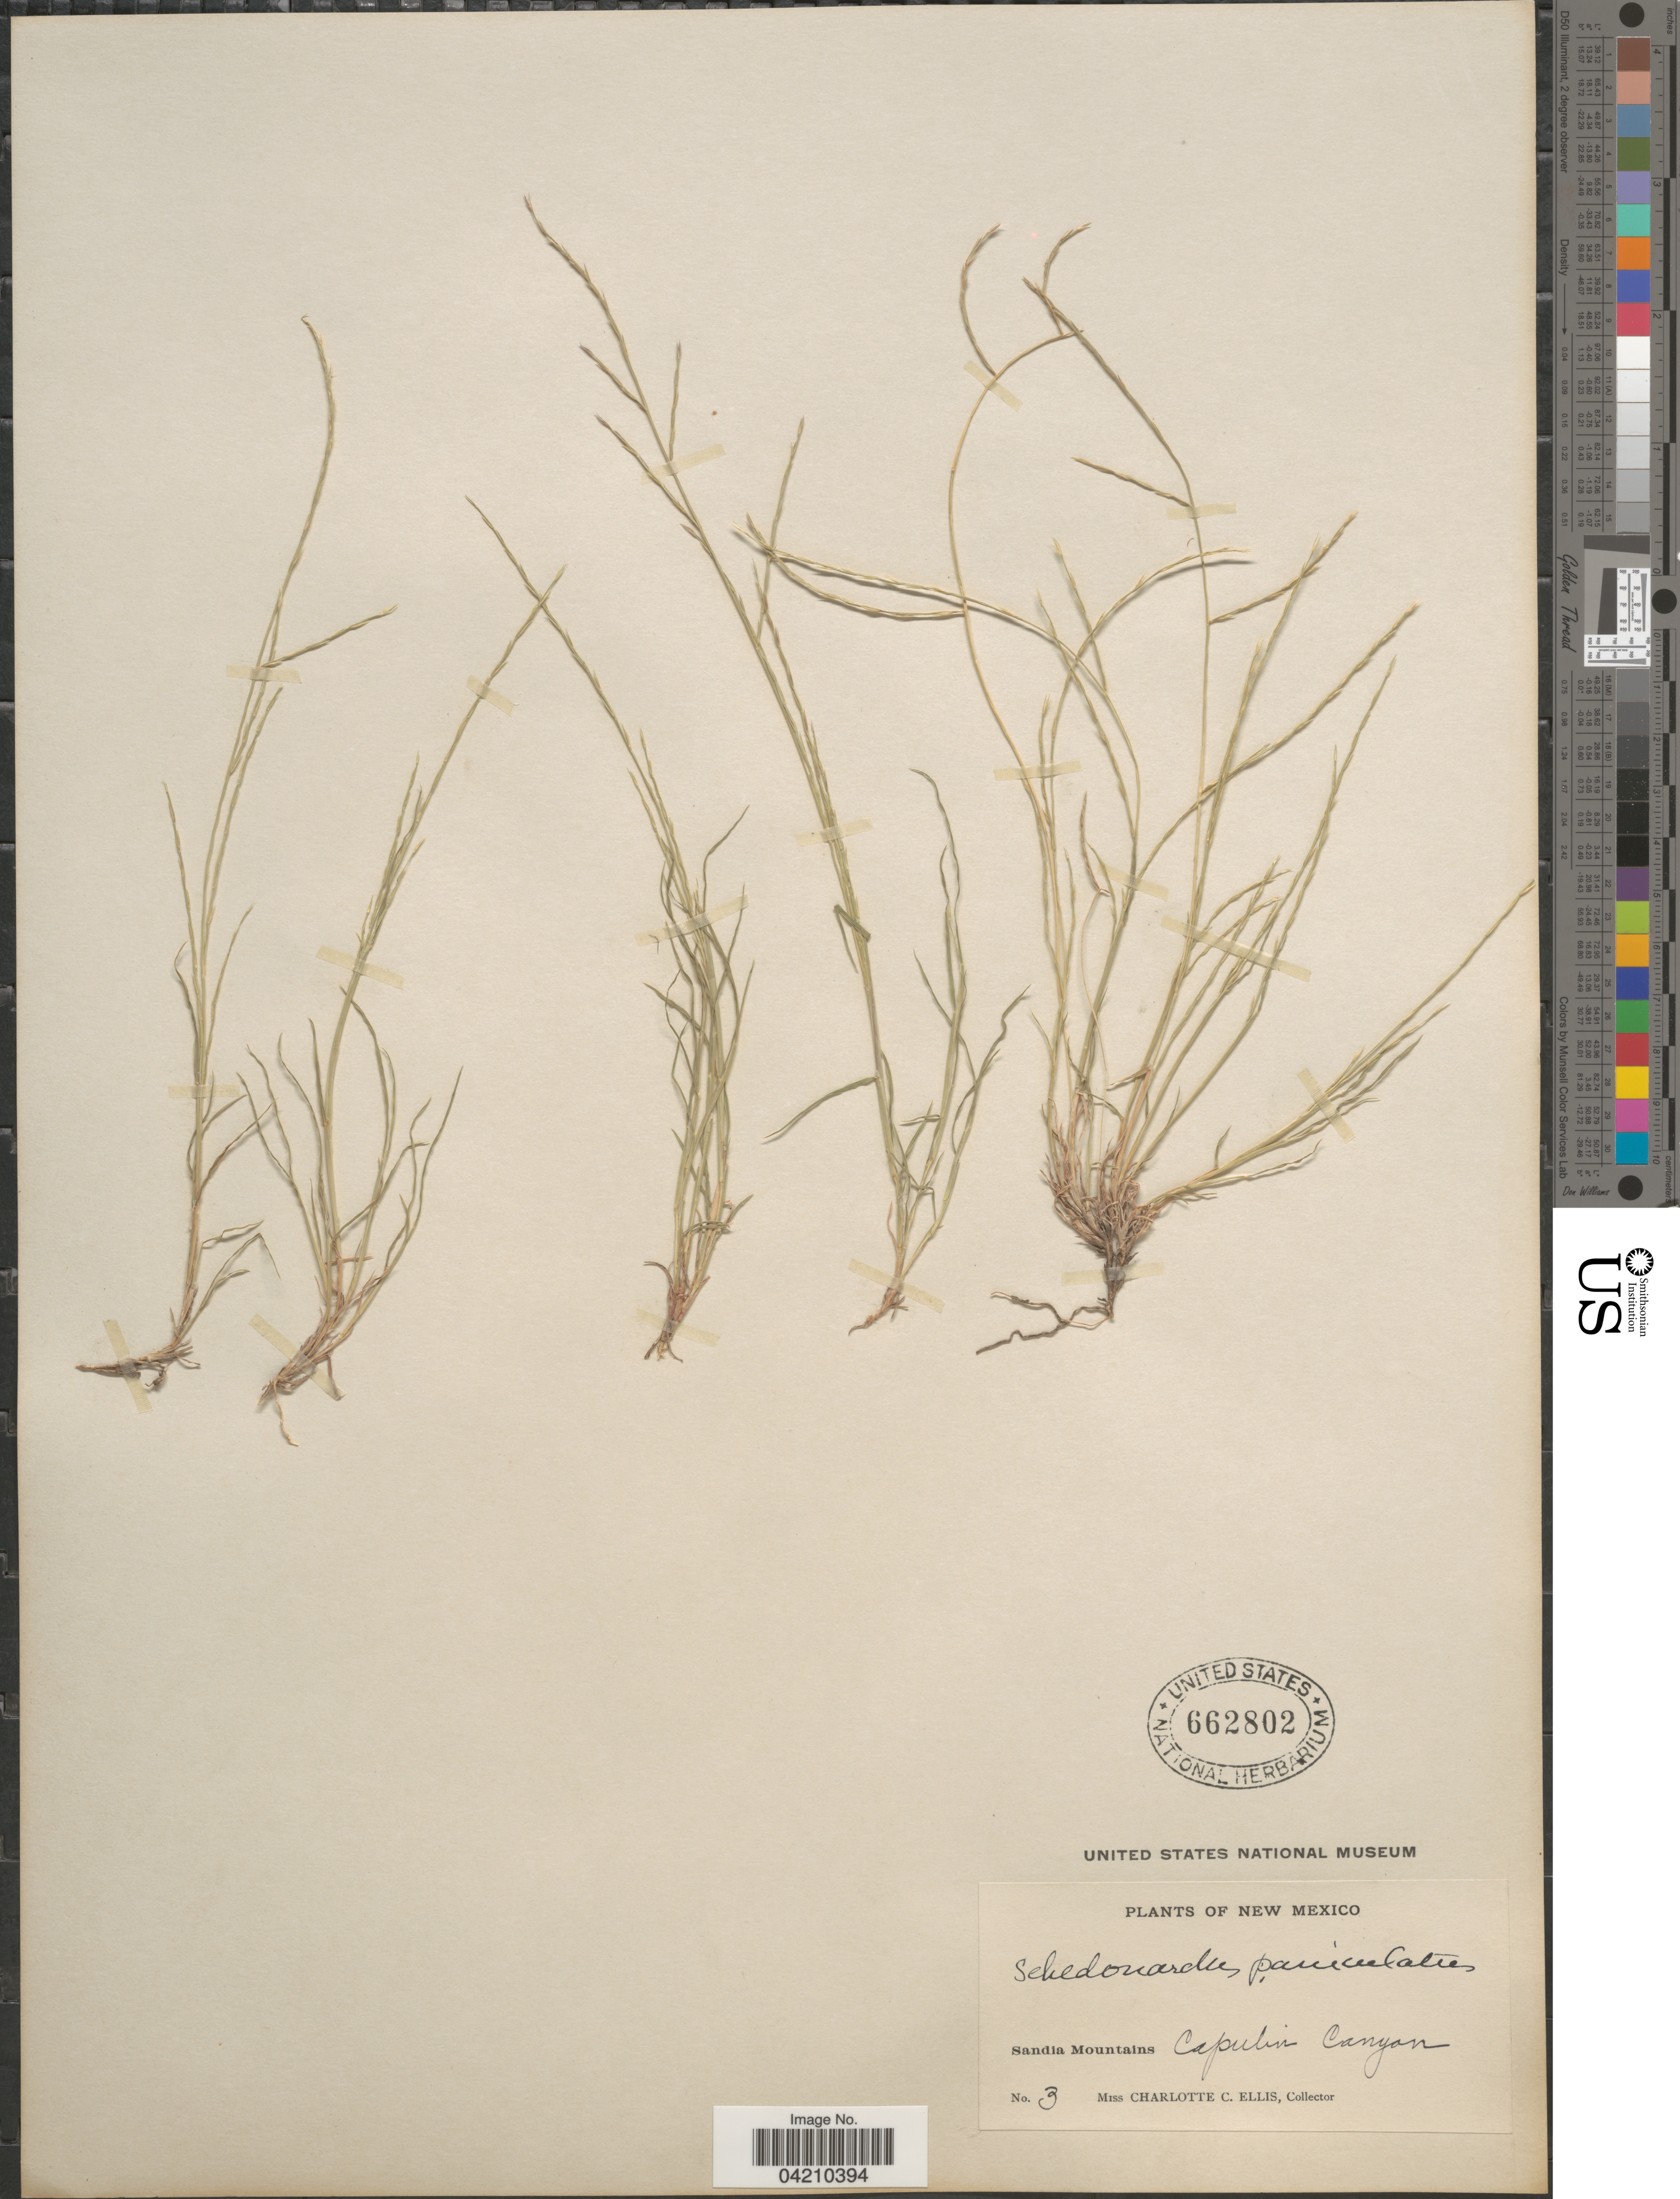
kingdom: Plantae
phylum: Tracheophyta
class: Liliopsida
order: Poales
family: Poaceae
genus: Muhlenbergia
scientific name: Muhlenbergia paniculata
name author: (Nutt.) Columbus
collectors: C. C. Ellis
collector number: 3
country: United States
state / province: New Mexico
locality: Sandia Mountains Capulin Canyon.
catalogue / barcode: US 662802